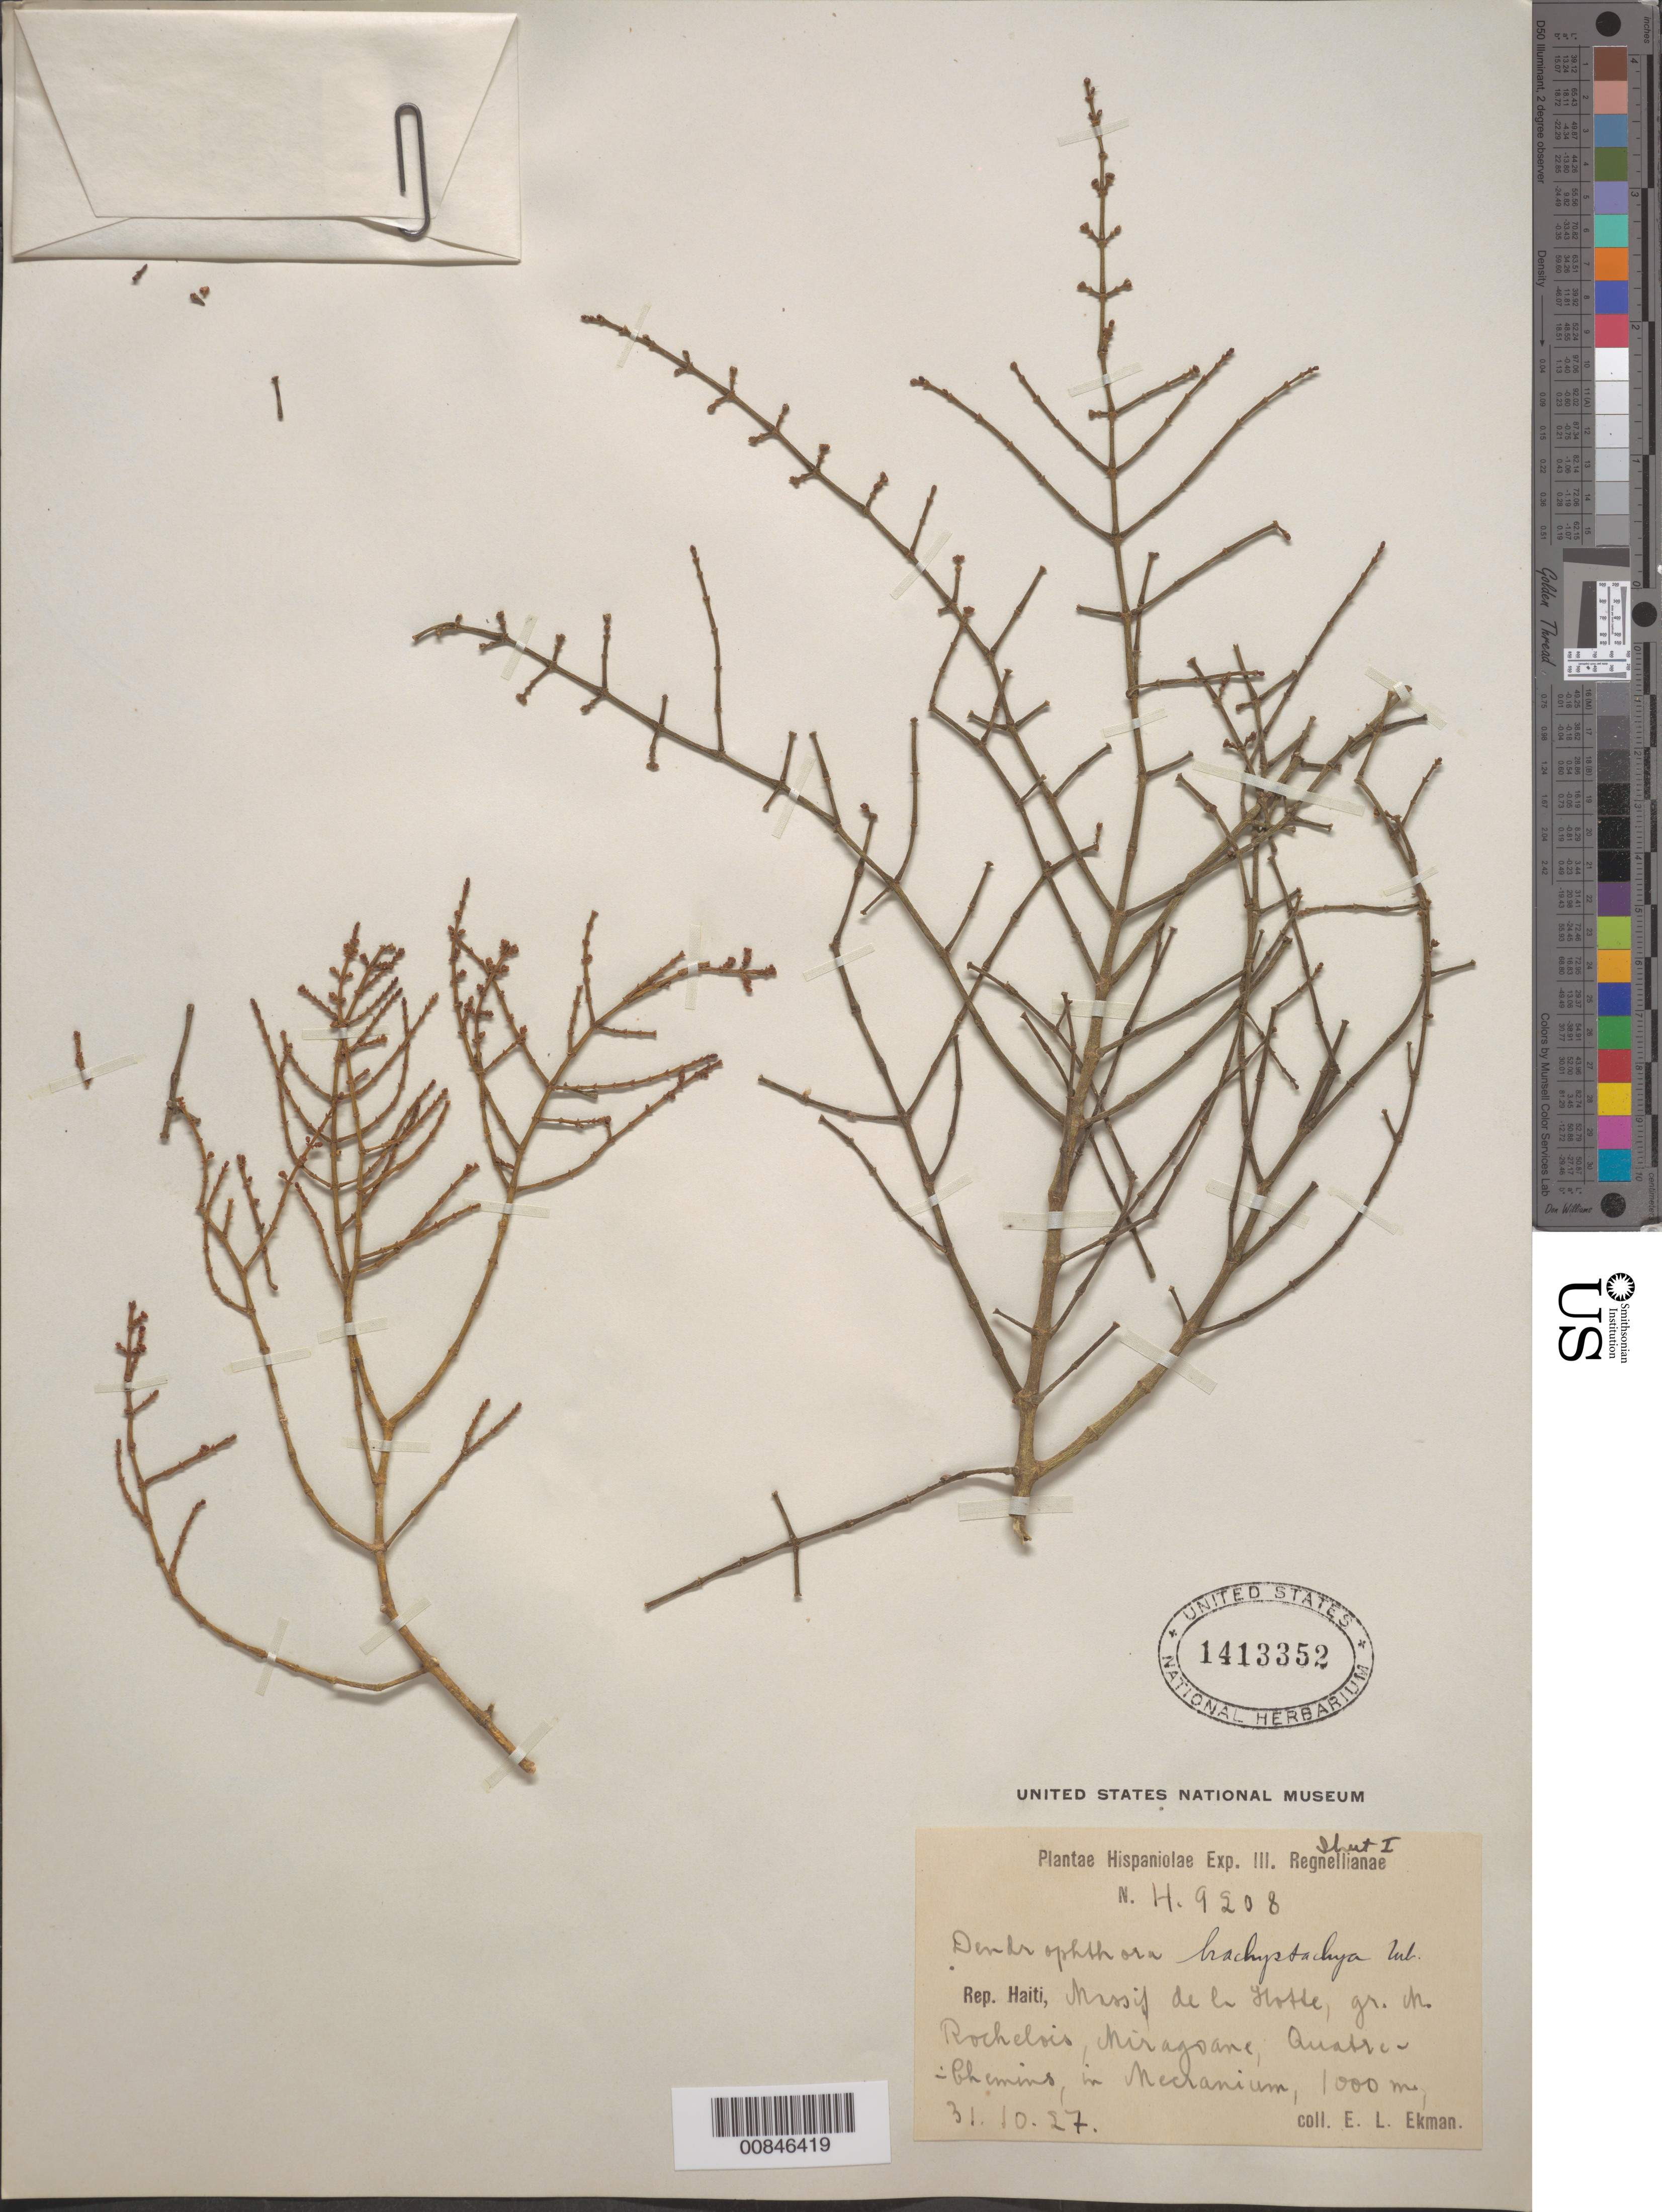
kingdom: Plantae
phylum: Tracheophyta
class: Magnoliopsida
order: Santalales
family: Viscaceae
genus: Dendrophthora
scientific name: Dendrophthora brachystachya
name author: Urb.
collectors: E. L. Ekman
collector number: H 9208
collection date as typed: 31 Oct 1927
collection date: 1927-10-31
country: Haiti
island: Hispaniola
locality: Massif de la Hotte, gr. M. Rochelois, Miragoane, Quatre Chemins.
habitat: In Mecranium.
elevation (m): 1000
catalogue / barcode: US 1413352